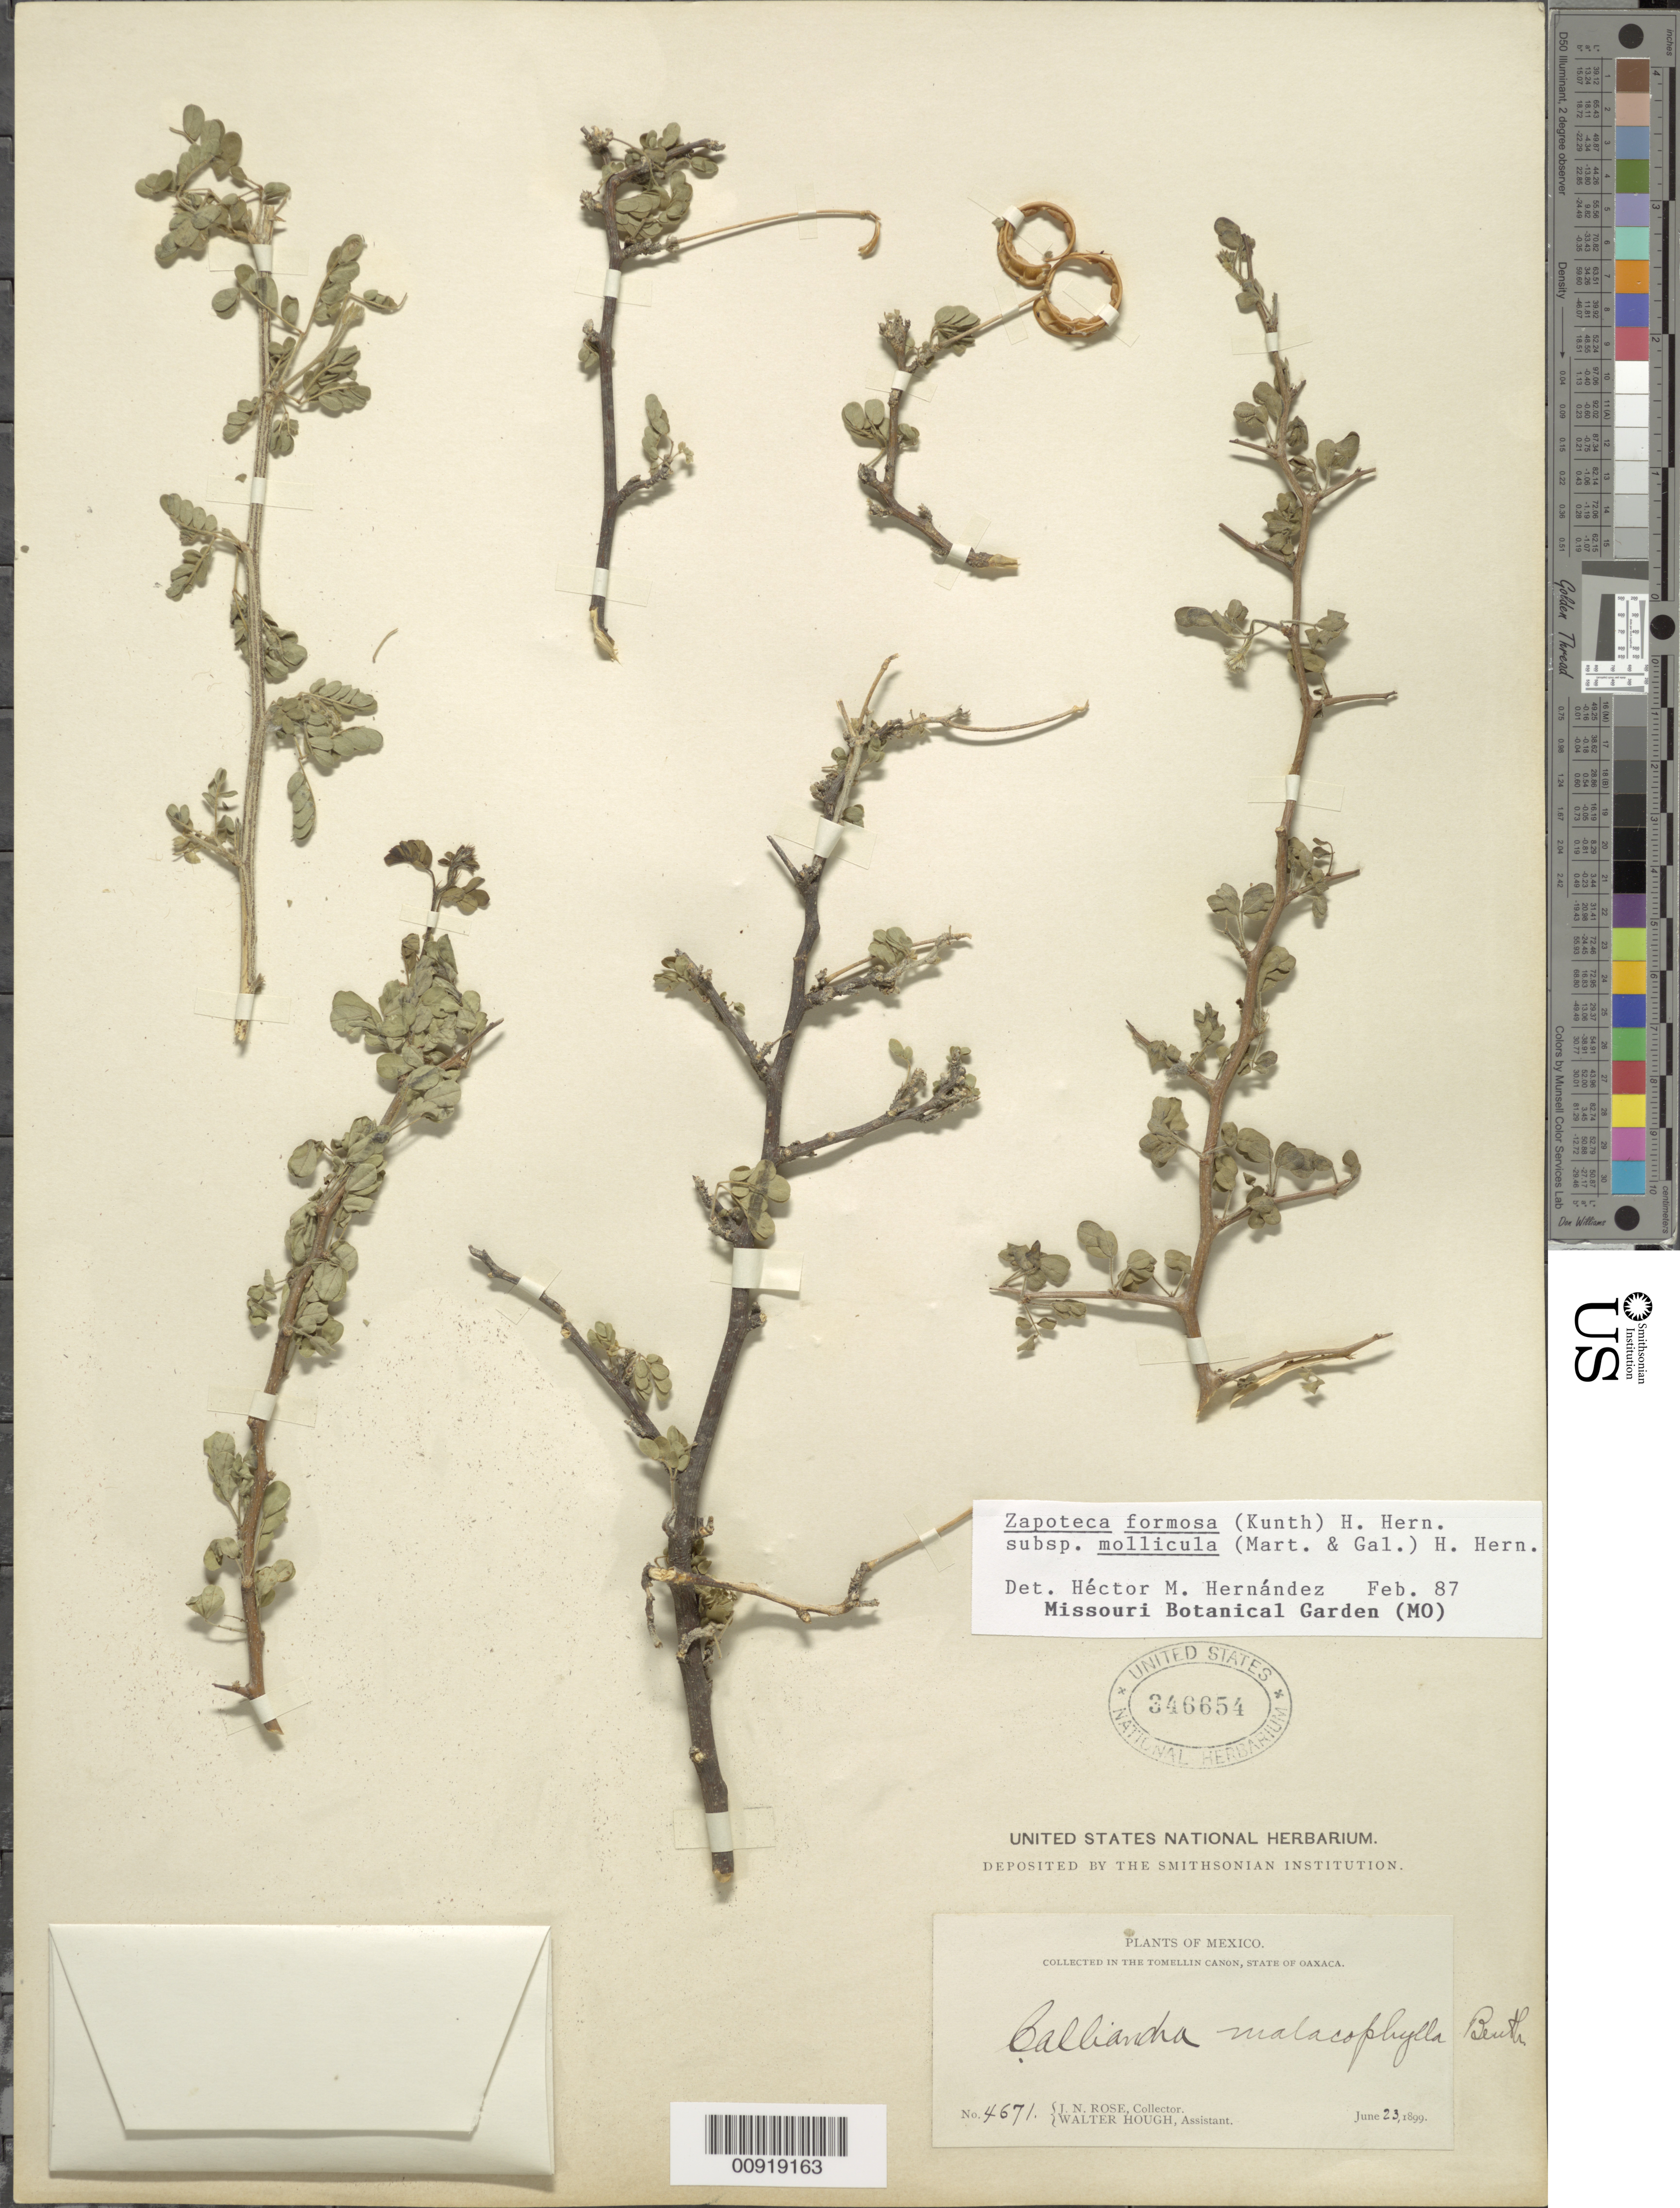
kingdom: Plantae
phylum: Tracheophyta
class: Magnoliopsida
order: Fabales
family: Fabaceae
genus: Zapoteca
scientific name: Zapoteca formosa subsp. molliculla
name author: (M. Martens & Galeotti) H.M. Hern.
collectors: J. N. Rose & W. Hough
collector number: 4671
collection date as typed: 23 Jun 1899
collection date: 1899-06-23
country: Mexico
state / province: Oaxaca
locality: In the Tomellin Cañon, State of Oaxaca.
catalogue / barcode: US 346654